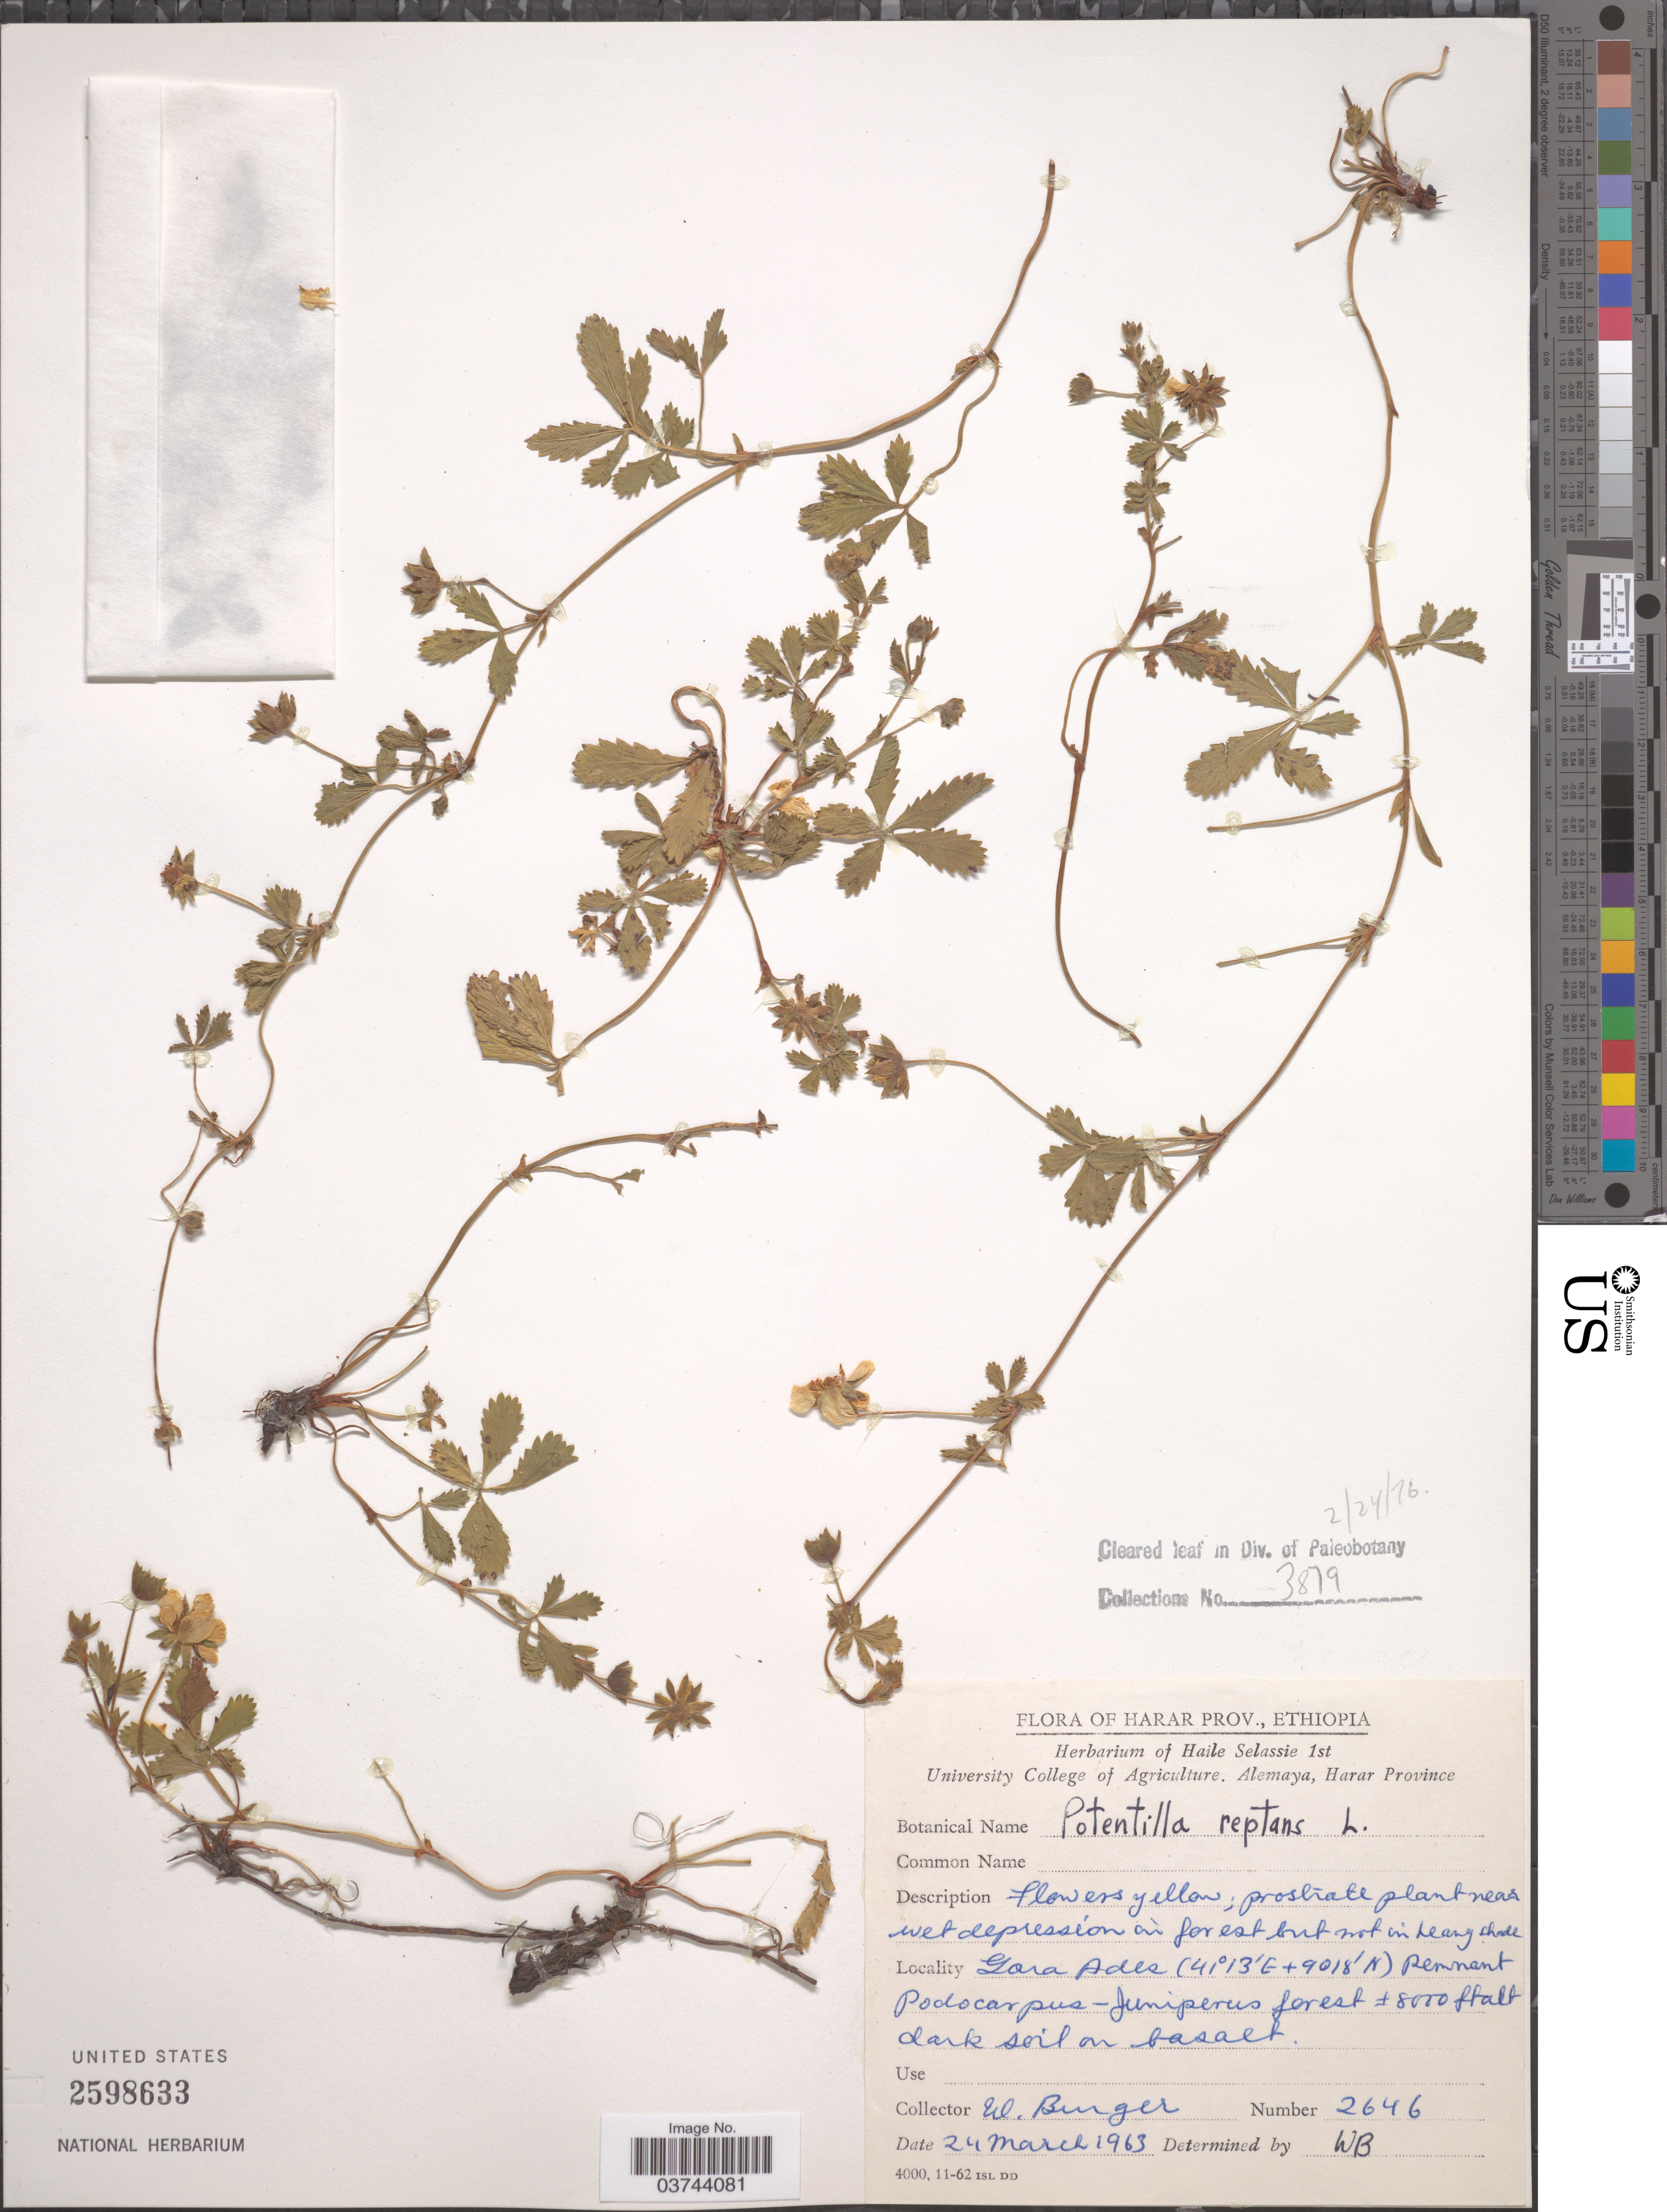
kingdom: Plantae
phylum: Tracheophyta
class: Magnoliopsida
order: Rosales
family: Rosaceae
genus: Potentilla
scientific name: Potentilla reptans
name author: L.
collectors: W. Burger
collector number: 2646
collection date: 1963-03-24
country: Ethiopia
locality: Harar Prov. Gara Ades.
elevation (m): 2438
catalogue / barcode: US 2598633